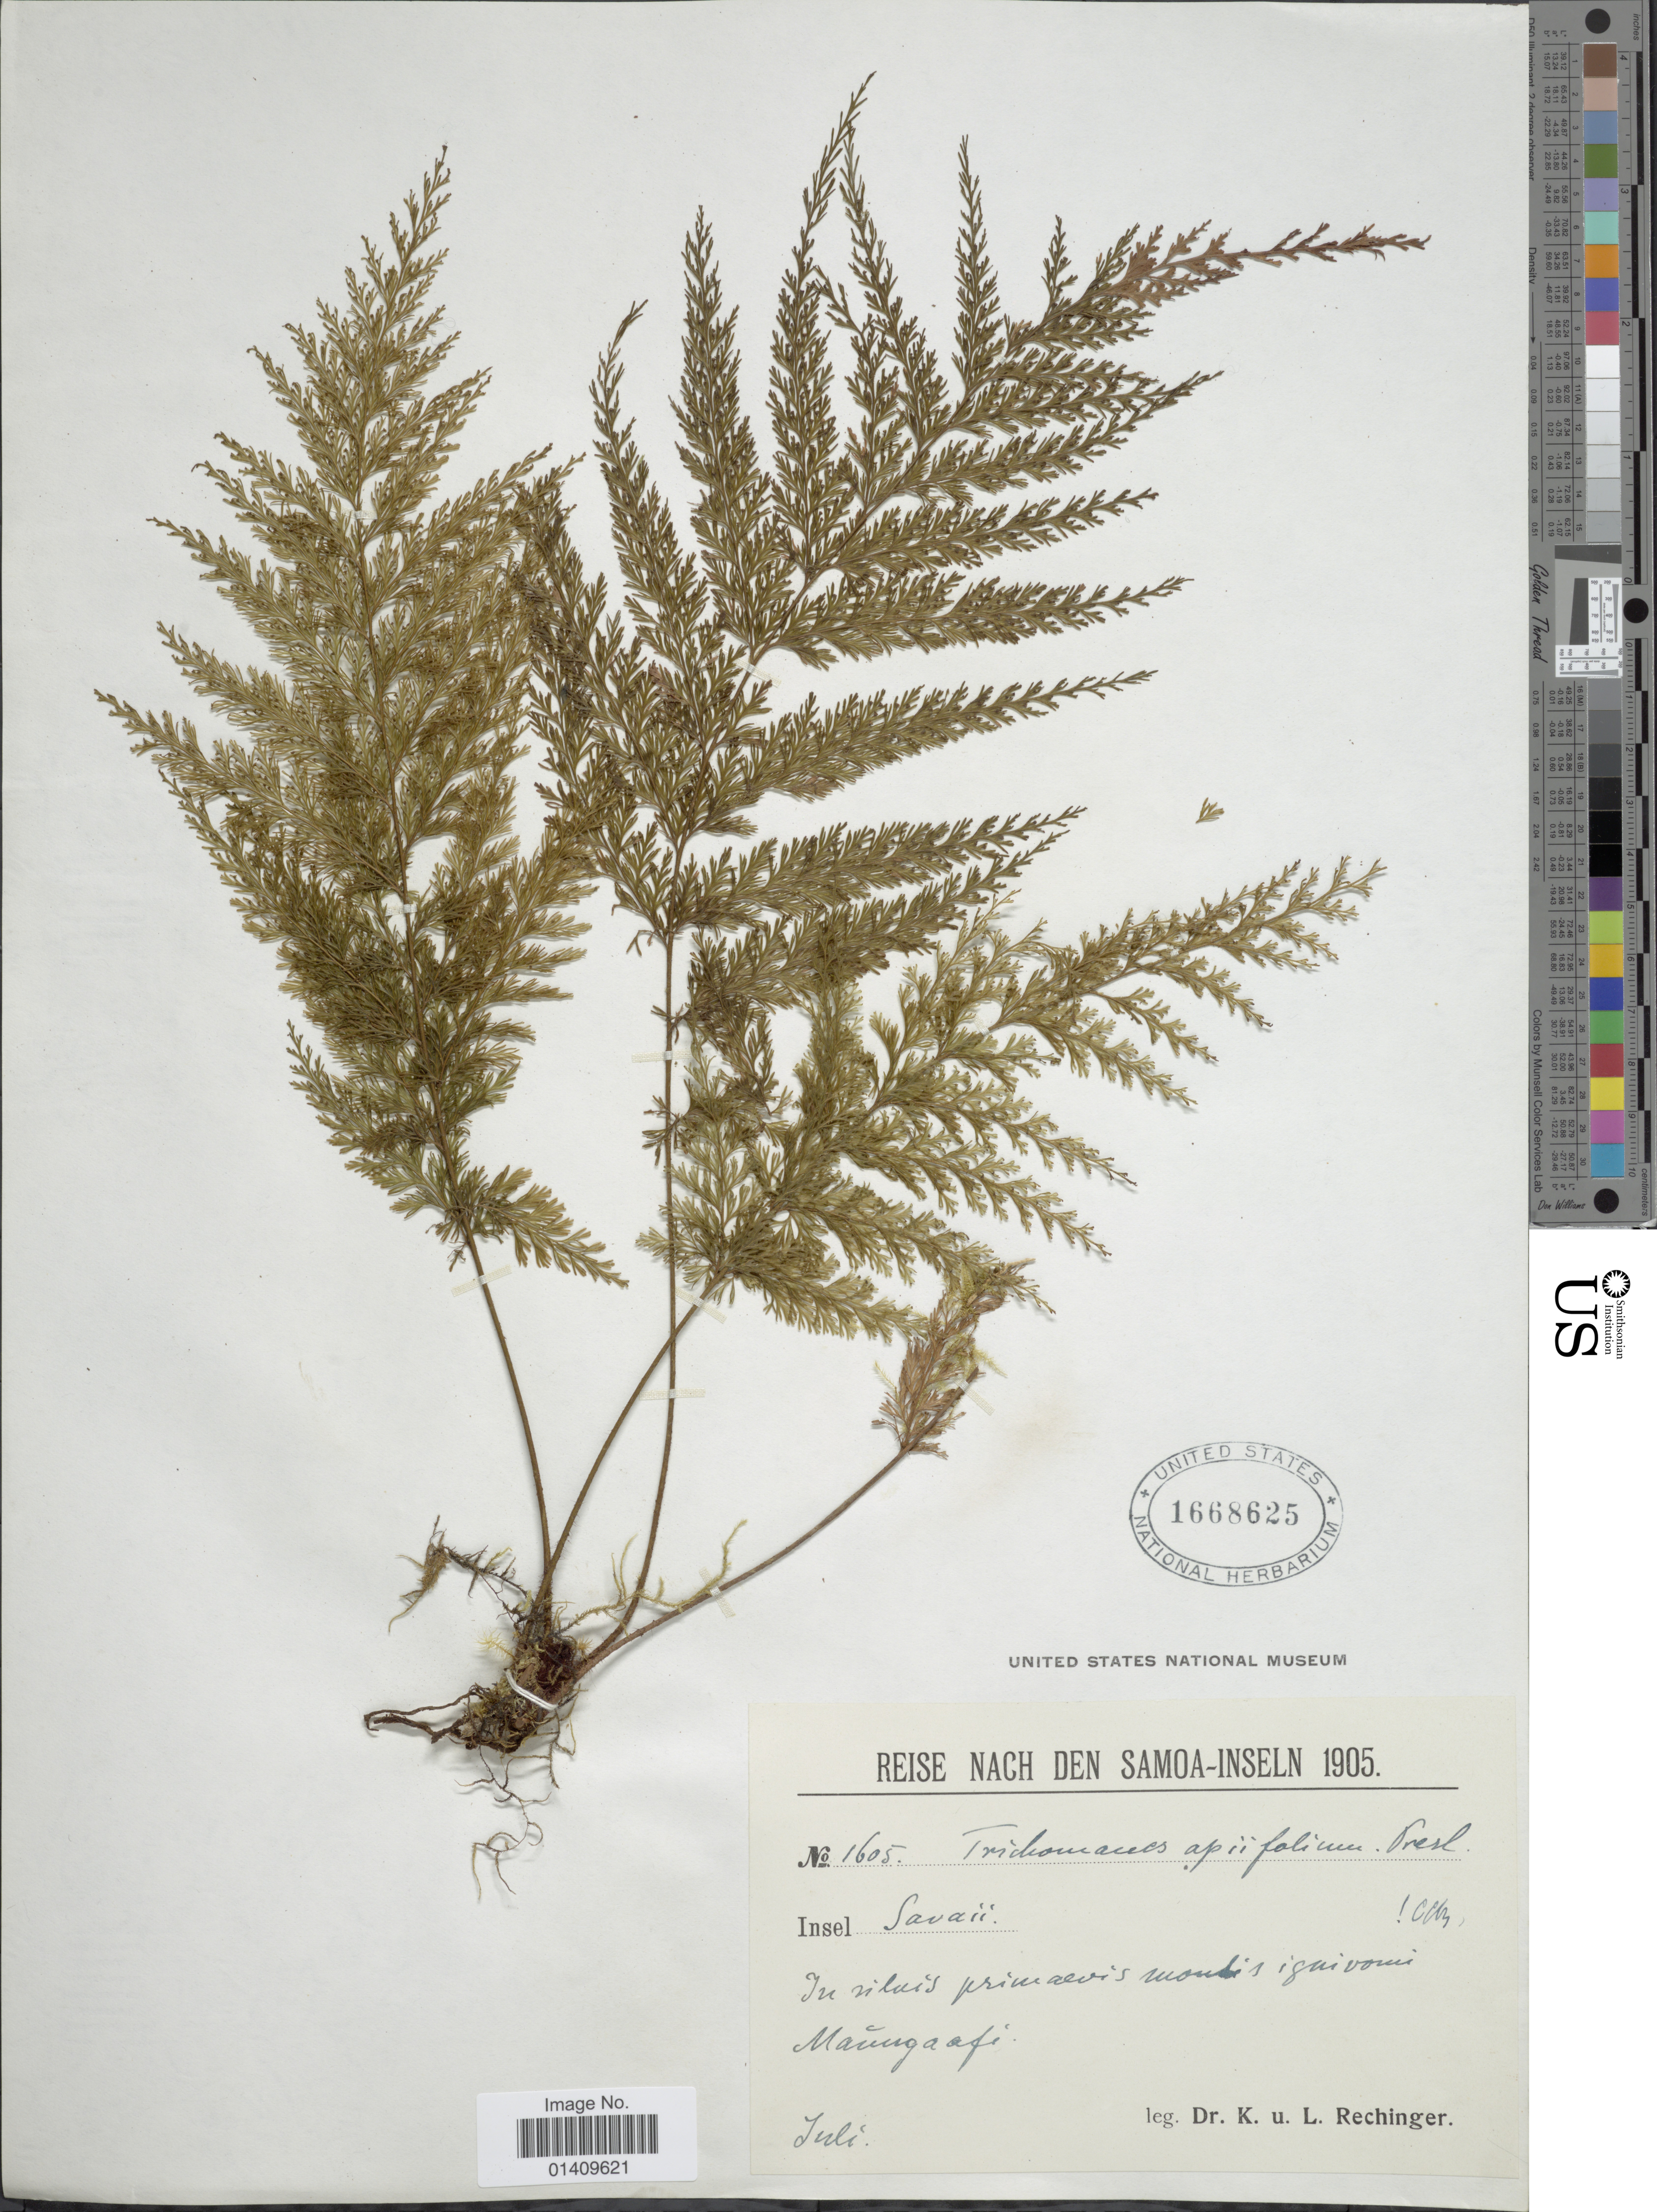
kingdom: Plantae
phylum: Tracheophyta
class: Polypodiopsida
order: Hymenophyllales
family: Hymenophyllaceae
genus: Callistopteris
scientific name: Callistopteris apiifolia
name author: (C. Presl) Copel.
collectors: K. Rechinger & L. Rechinger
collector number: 1605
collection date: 1905-07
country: Samoa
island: Savai'i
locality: Insel Savaii in niluis plrimaevis montis i gaivomi Maungaafi [interpreted]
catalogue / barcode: US 1668625